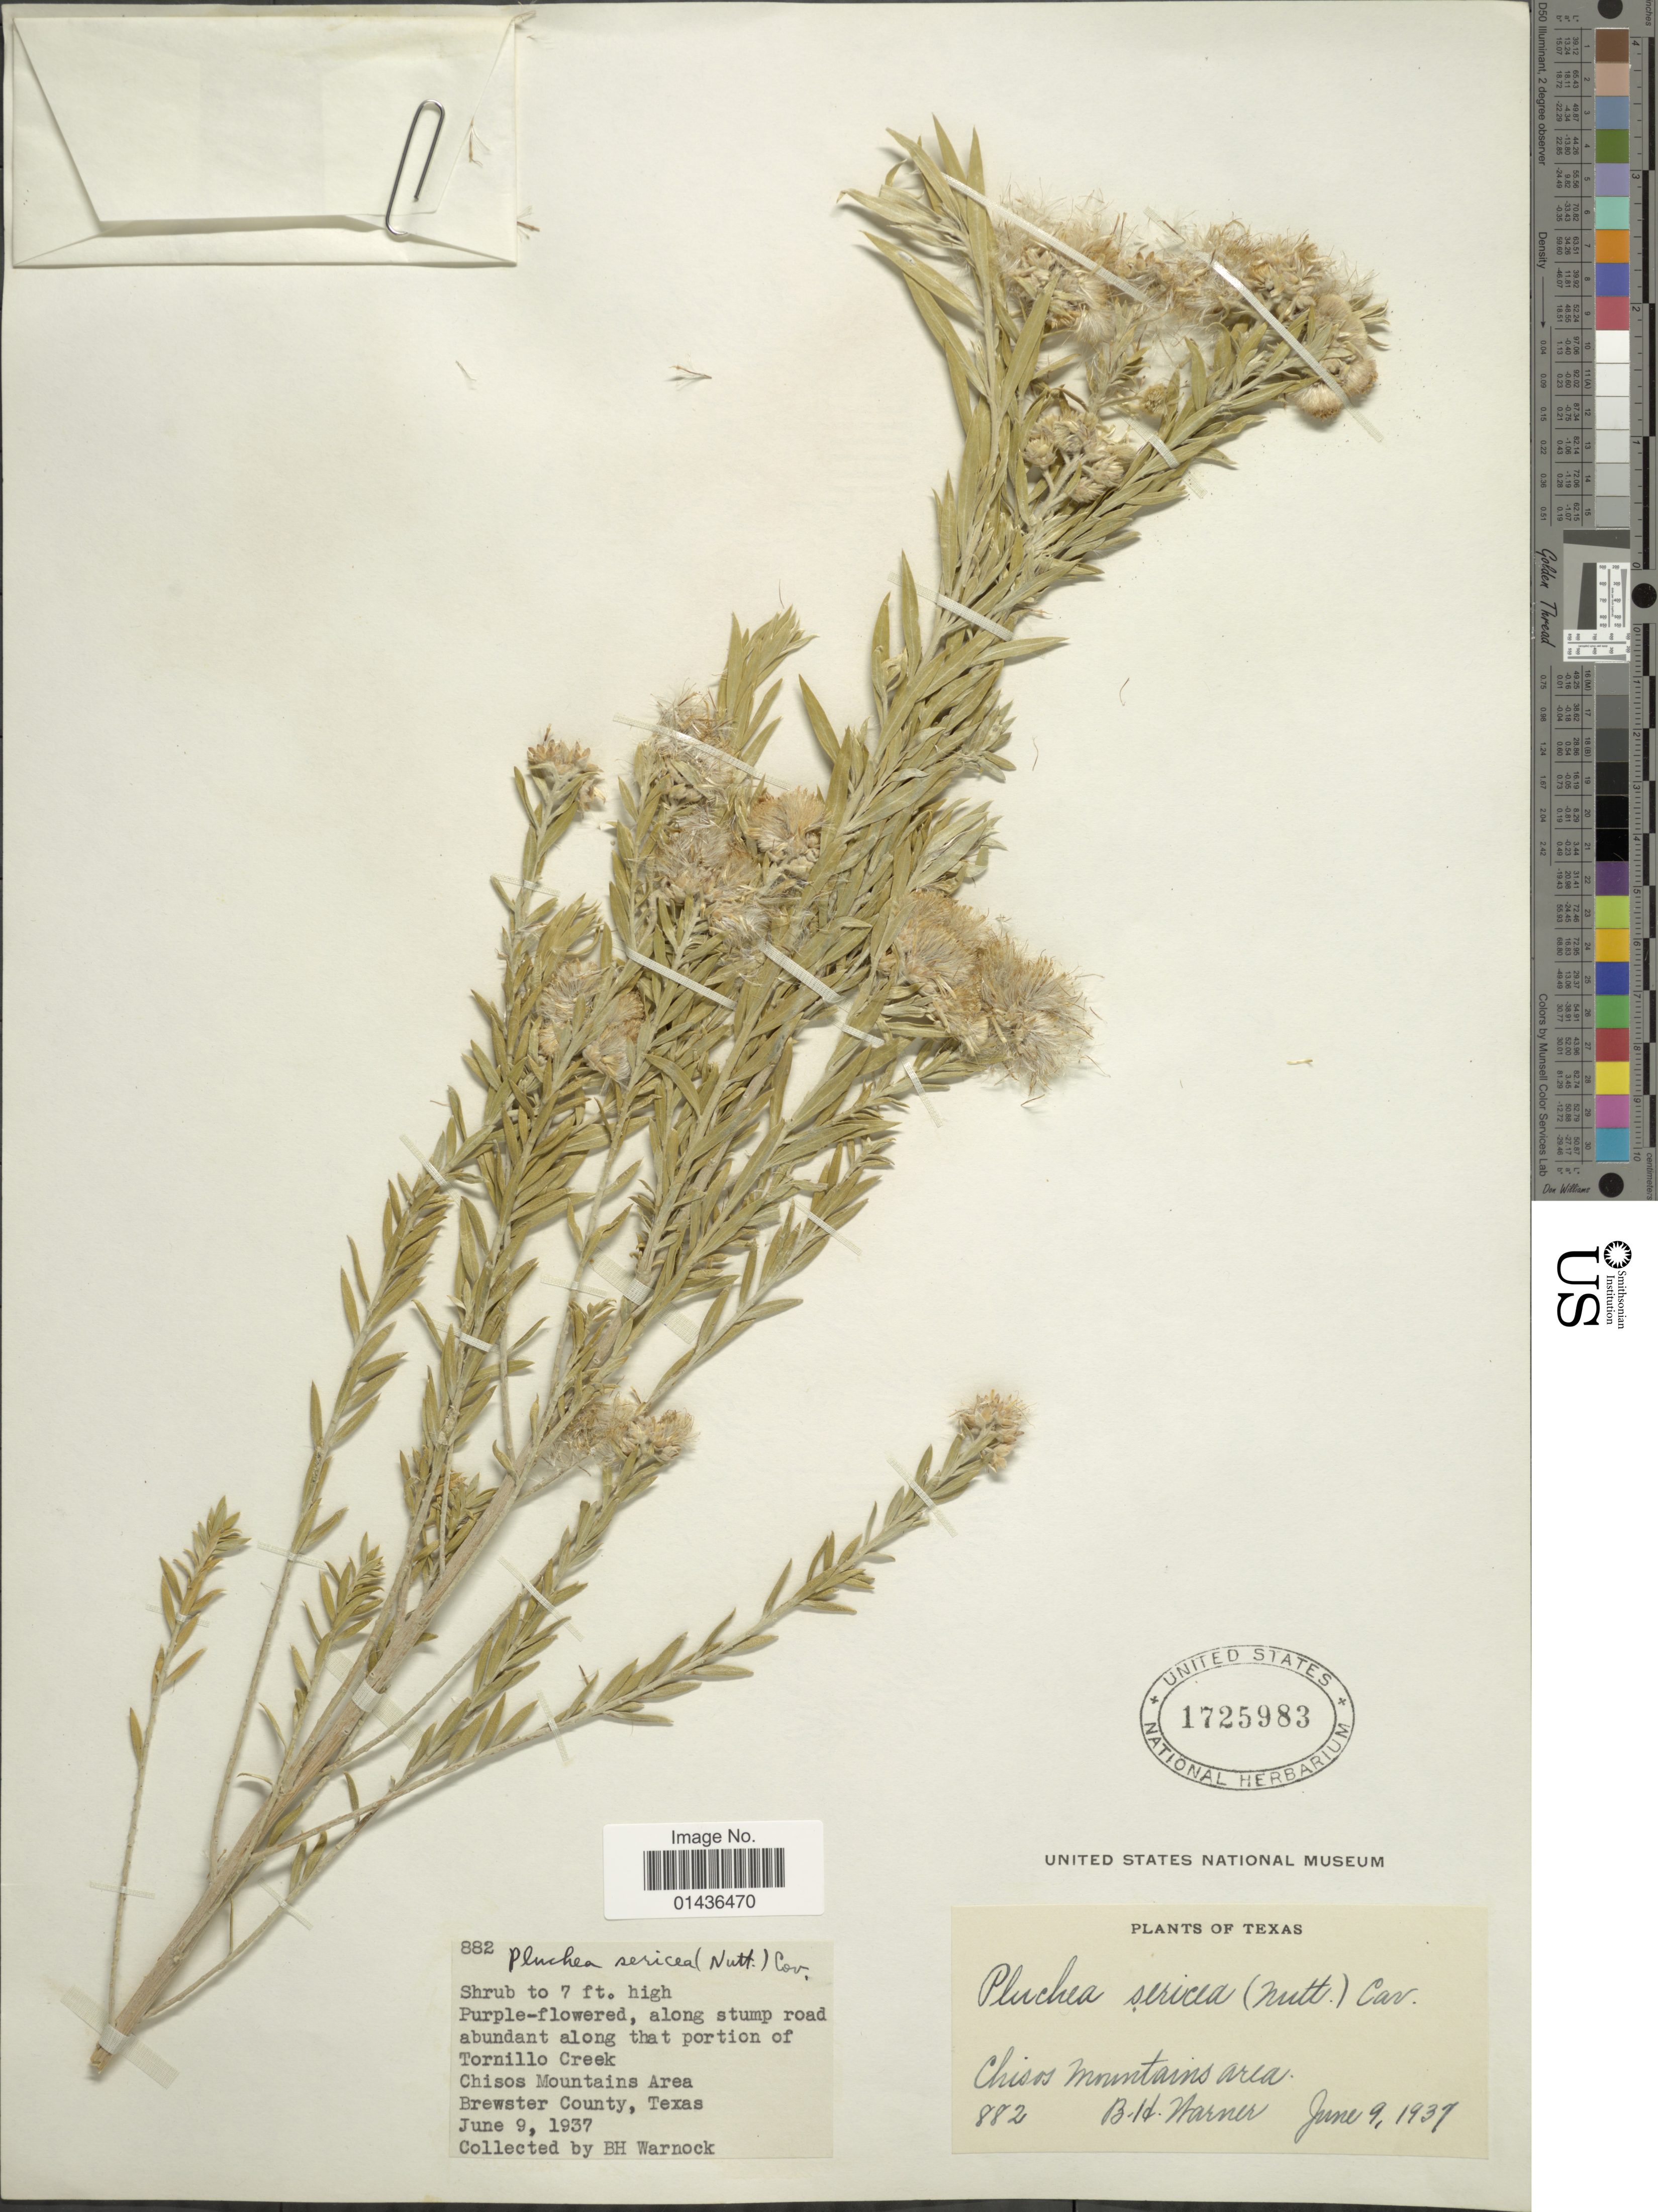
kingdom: Plantae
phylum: Tracheophyta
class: Magnoliopsida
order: Asterales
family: Asteraceae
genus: Pluchea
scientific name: Pluchea sericea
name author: (Nutt.) Coville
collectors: B. H. Warnock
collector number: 882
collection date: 1937-06-09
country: United States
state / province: Texas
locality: Along that portion of Tornillo Creek, Chisos Mountains Area, Brewster County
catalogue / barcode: US 1725983